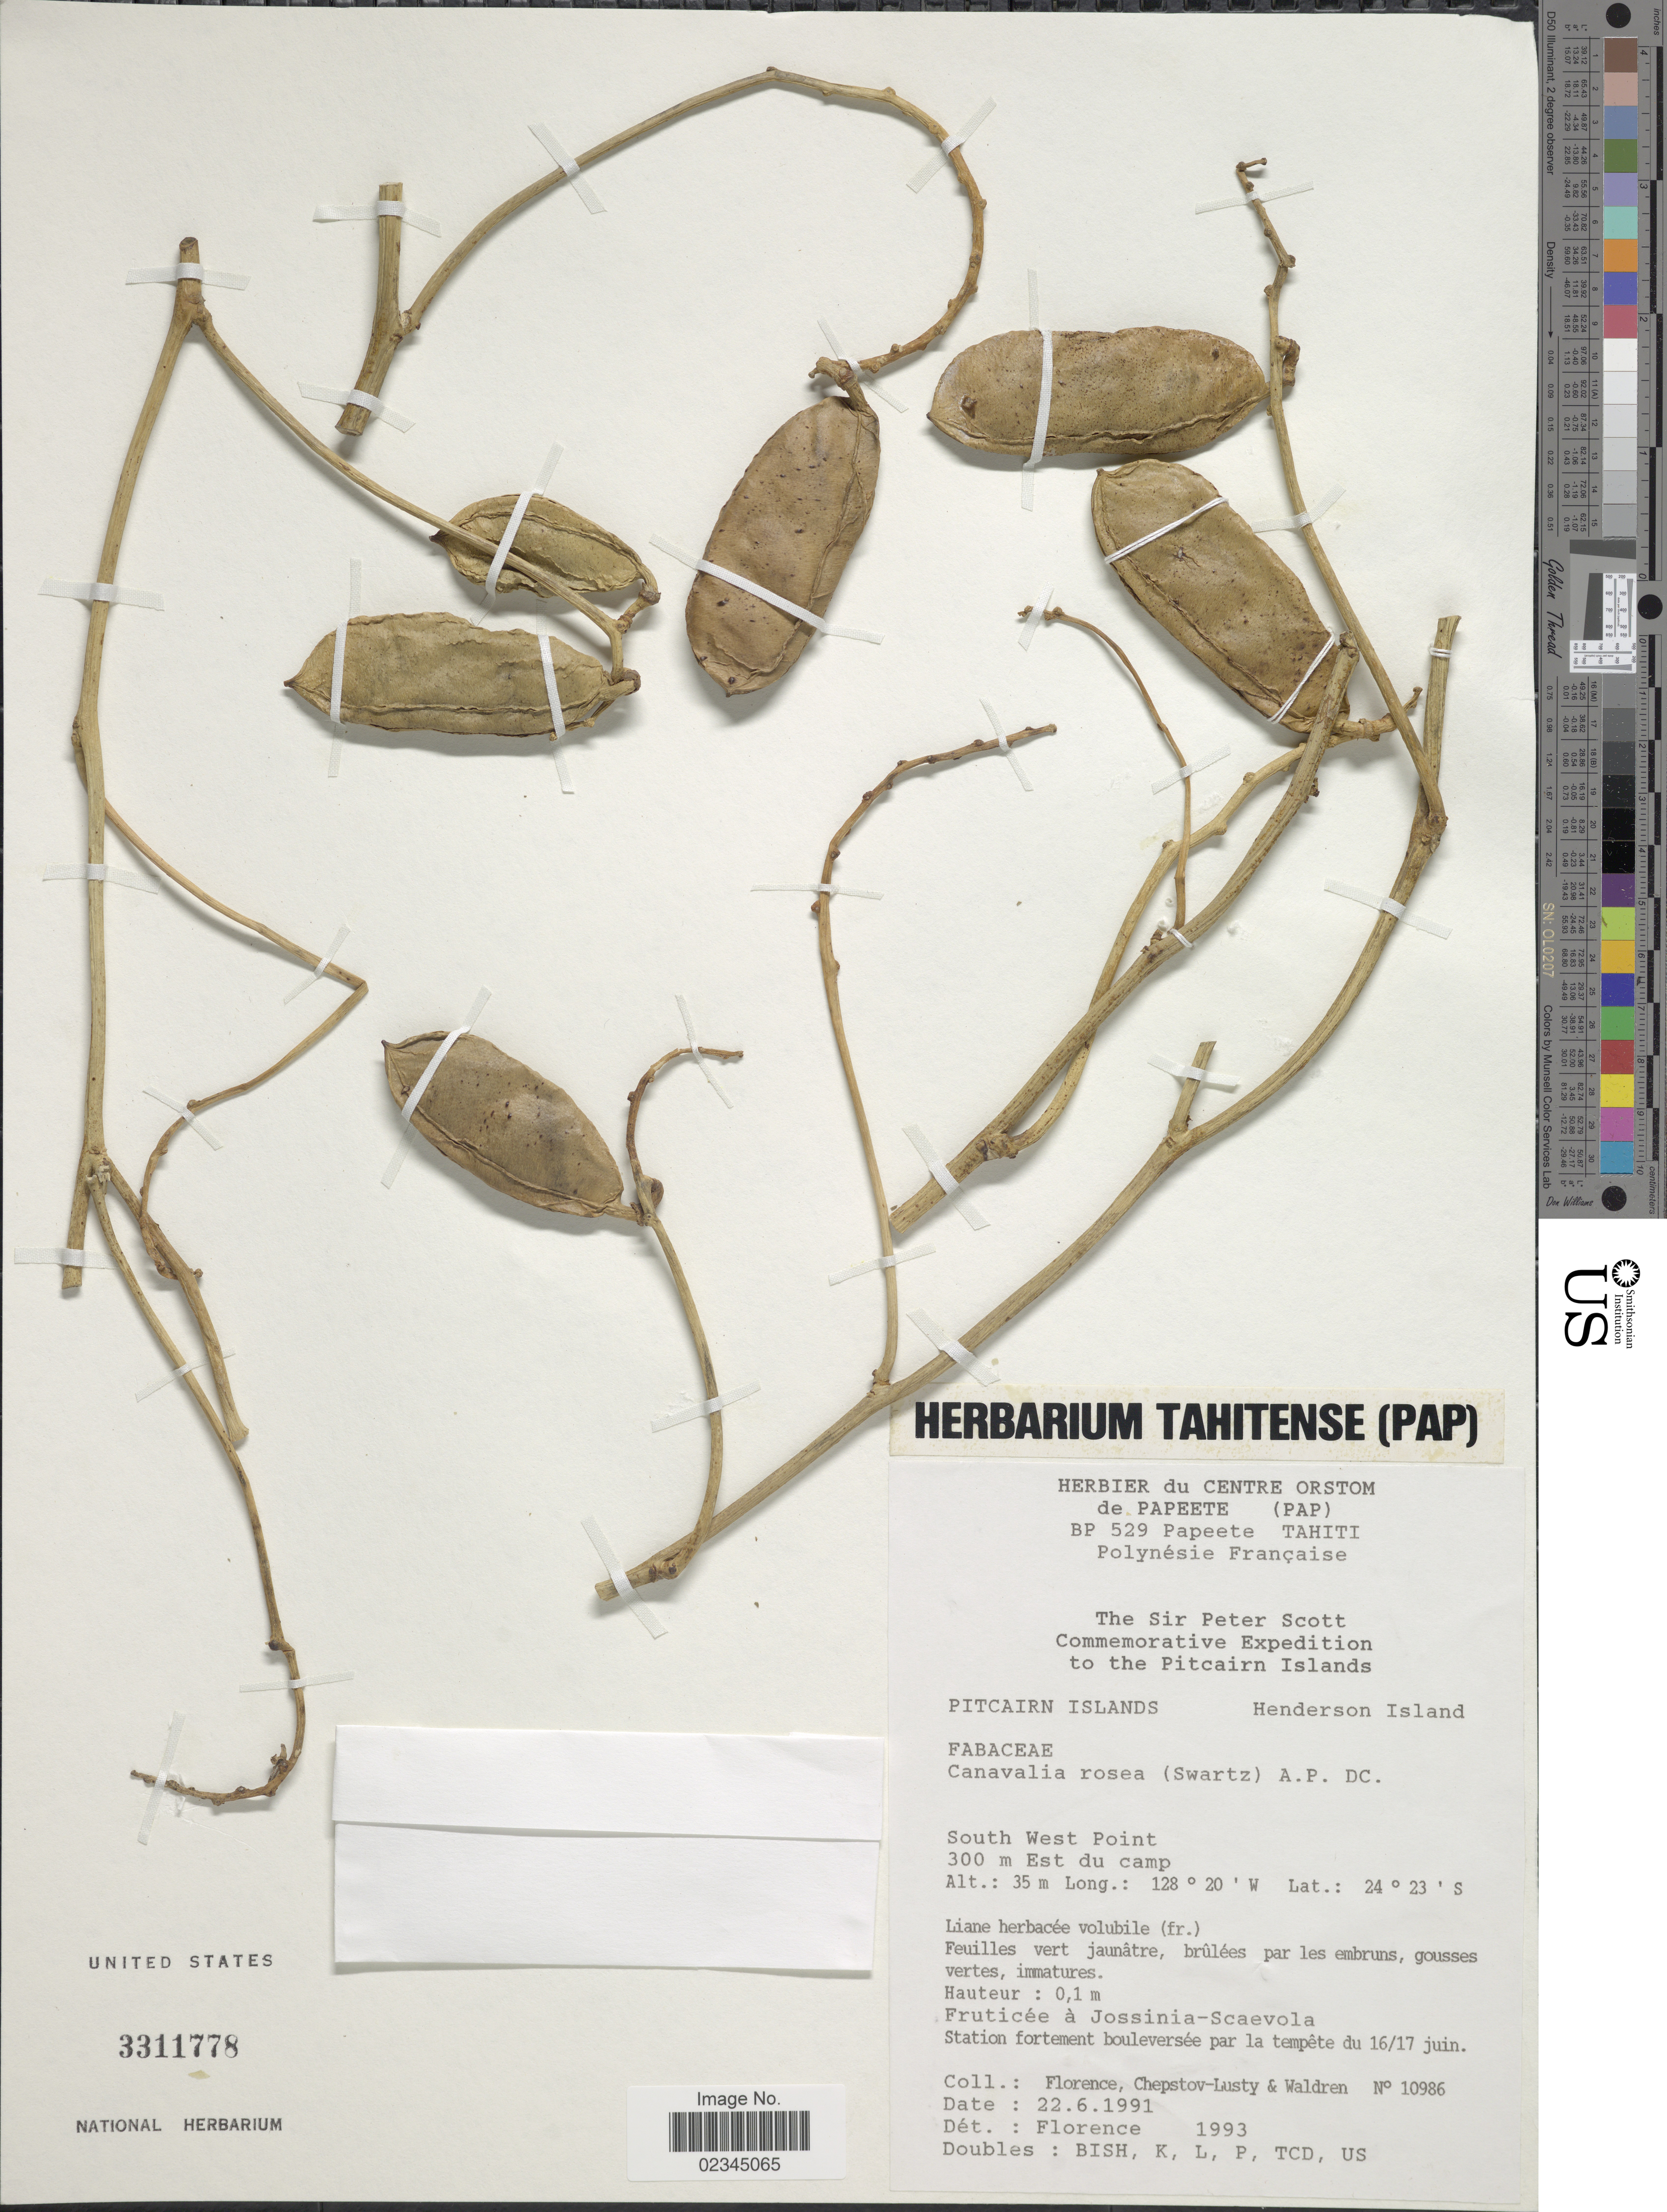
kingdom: Plantae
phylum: Tracheophyta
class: Magnoliopsida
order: Fabales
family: Fabaceae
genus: Canavalia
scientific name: Canavalia rosea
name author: (Sw.) DC.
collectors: -. Florence, -. Chepstov-lusty & Waldren, --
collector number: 10986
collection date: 1991-06-22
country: French Polynesia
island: Tahiti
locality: BP 529 Papeete Tahiti, Polynesie Francaise. South West Point. Est du camp.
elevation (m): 35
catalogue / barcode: US 3311778